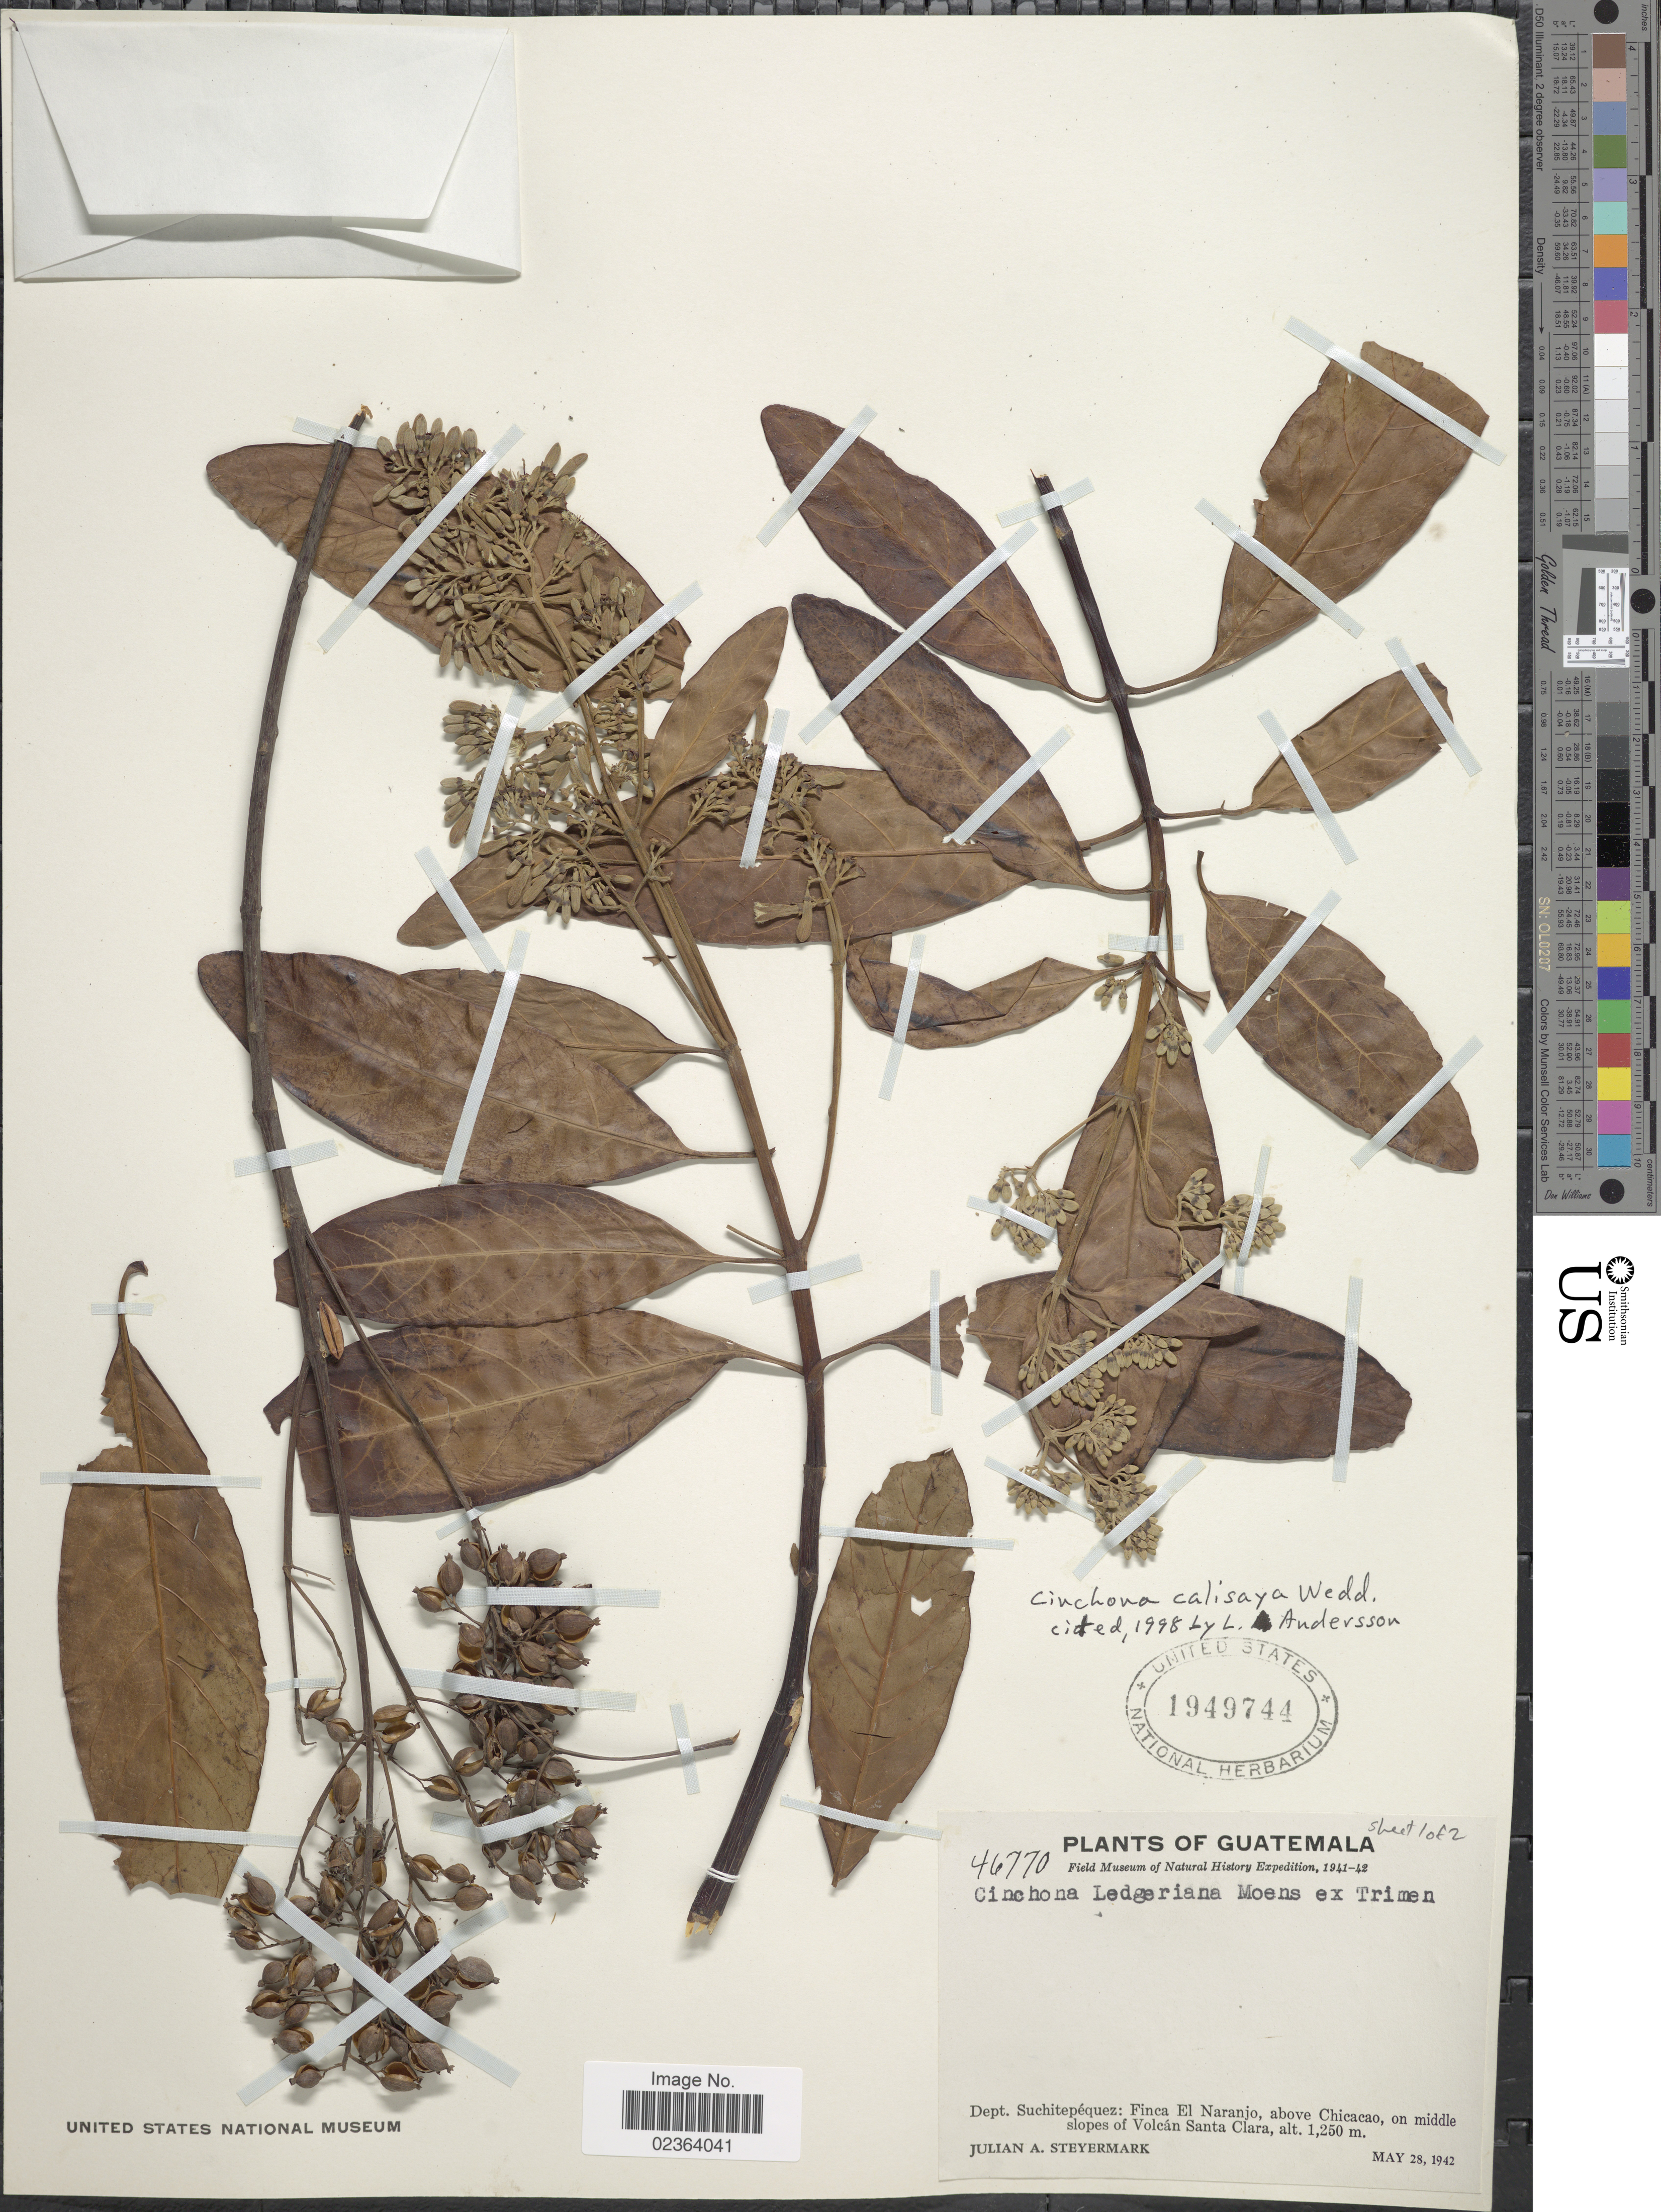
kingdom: Plantae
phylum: Tracheophyta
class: Magnoliopsida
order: Gentianales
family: Rubiaceae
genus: Cinchona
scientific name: Cinchona calisaya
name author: Wedd.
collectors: J. Steyermark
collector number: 46770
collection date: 1942-05-28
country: Guatemala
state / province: Suchitepéquez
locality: Dept. Suchitepequez: Finca El Naranjo, above Chicacao, on middle slopes of Volcan Santa Clara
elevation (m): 1250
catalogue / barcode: US 1949744